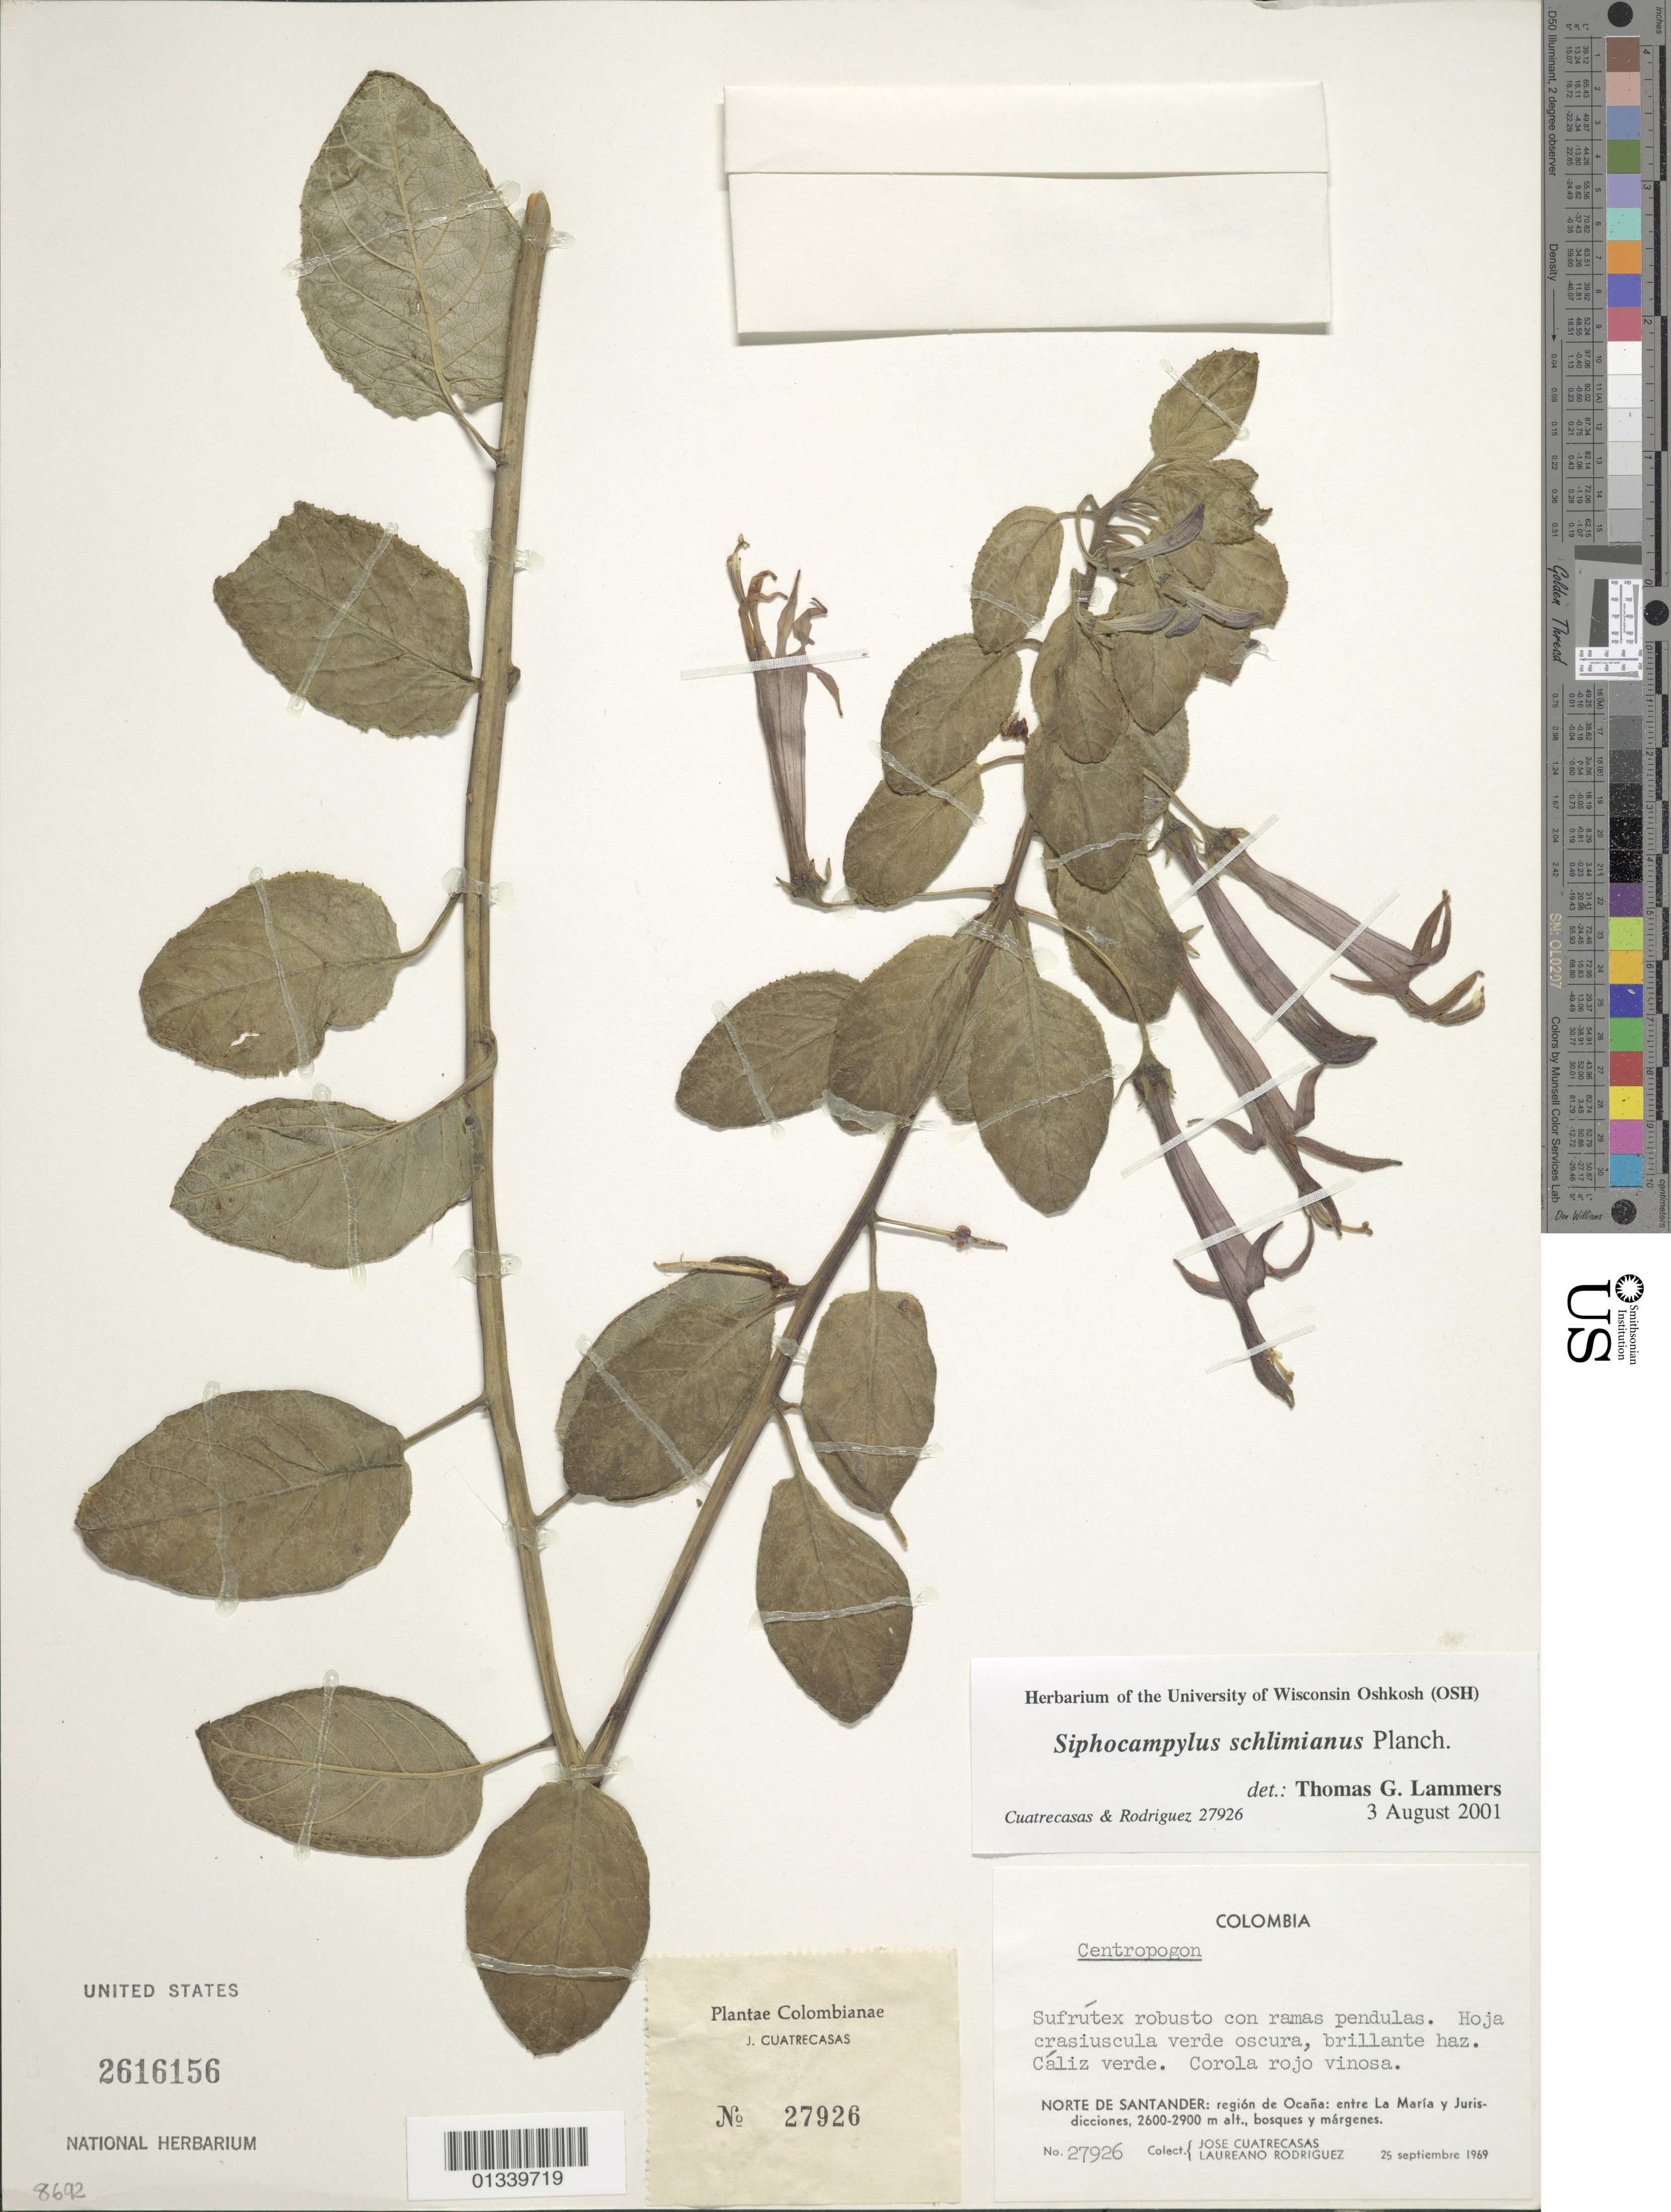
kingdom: Plantae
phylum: Tracheophyta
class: Magnoliopsida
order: Asterales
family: Campanulaceae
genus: Siphocampylus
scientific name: Siphocampylus schlimianus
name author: Planch.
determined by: Lammers, T. G.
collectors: J. Cuatrecasas & L. Rodriguez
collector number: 27926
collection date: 1969-09-25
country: Colombia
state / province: Norte de Santander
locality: Region de Ocana: entre La Maria y Jurisdiccines.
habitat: Bosques y margenes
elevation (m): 2600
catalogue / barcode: US 2616156